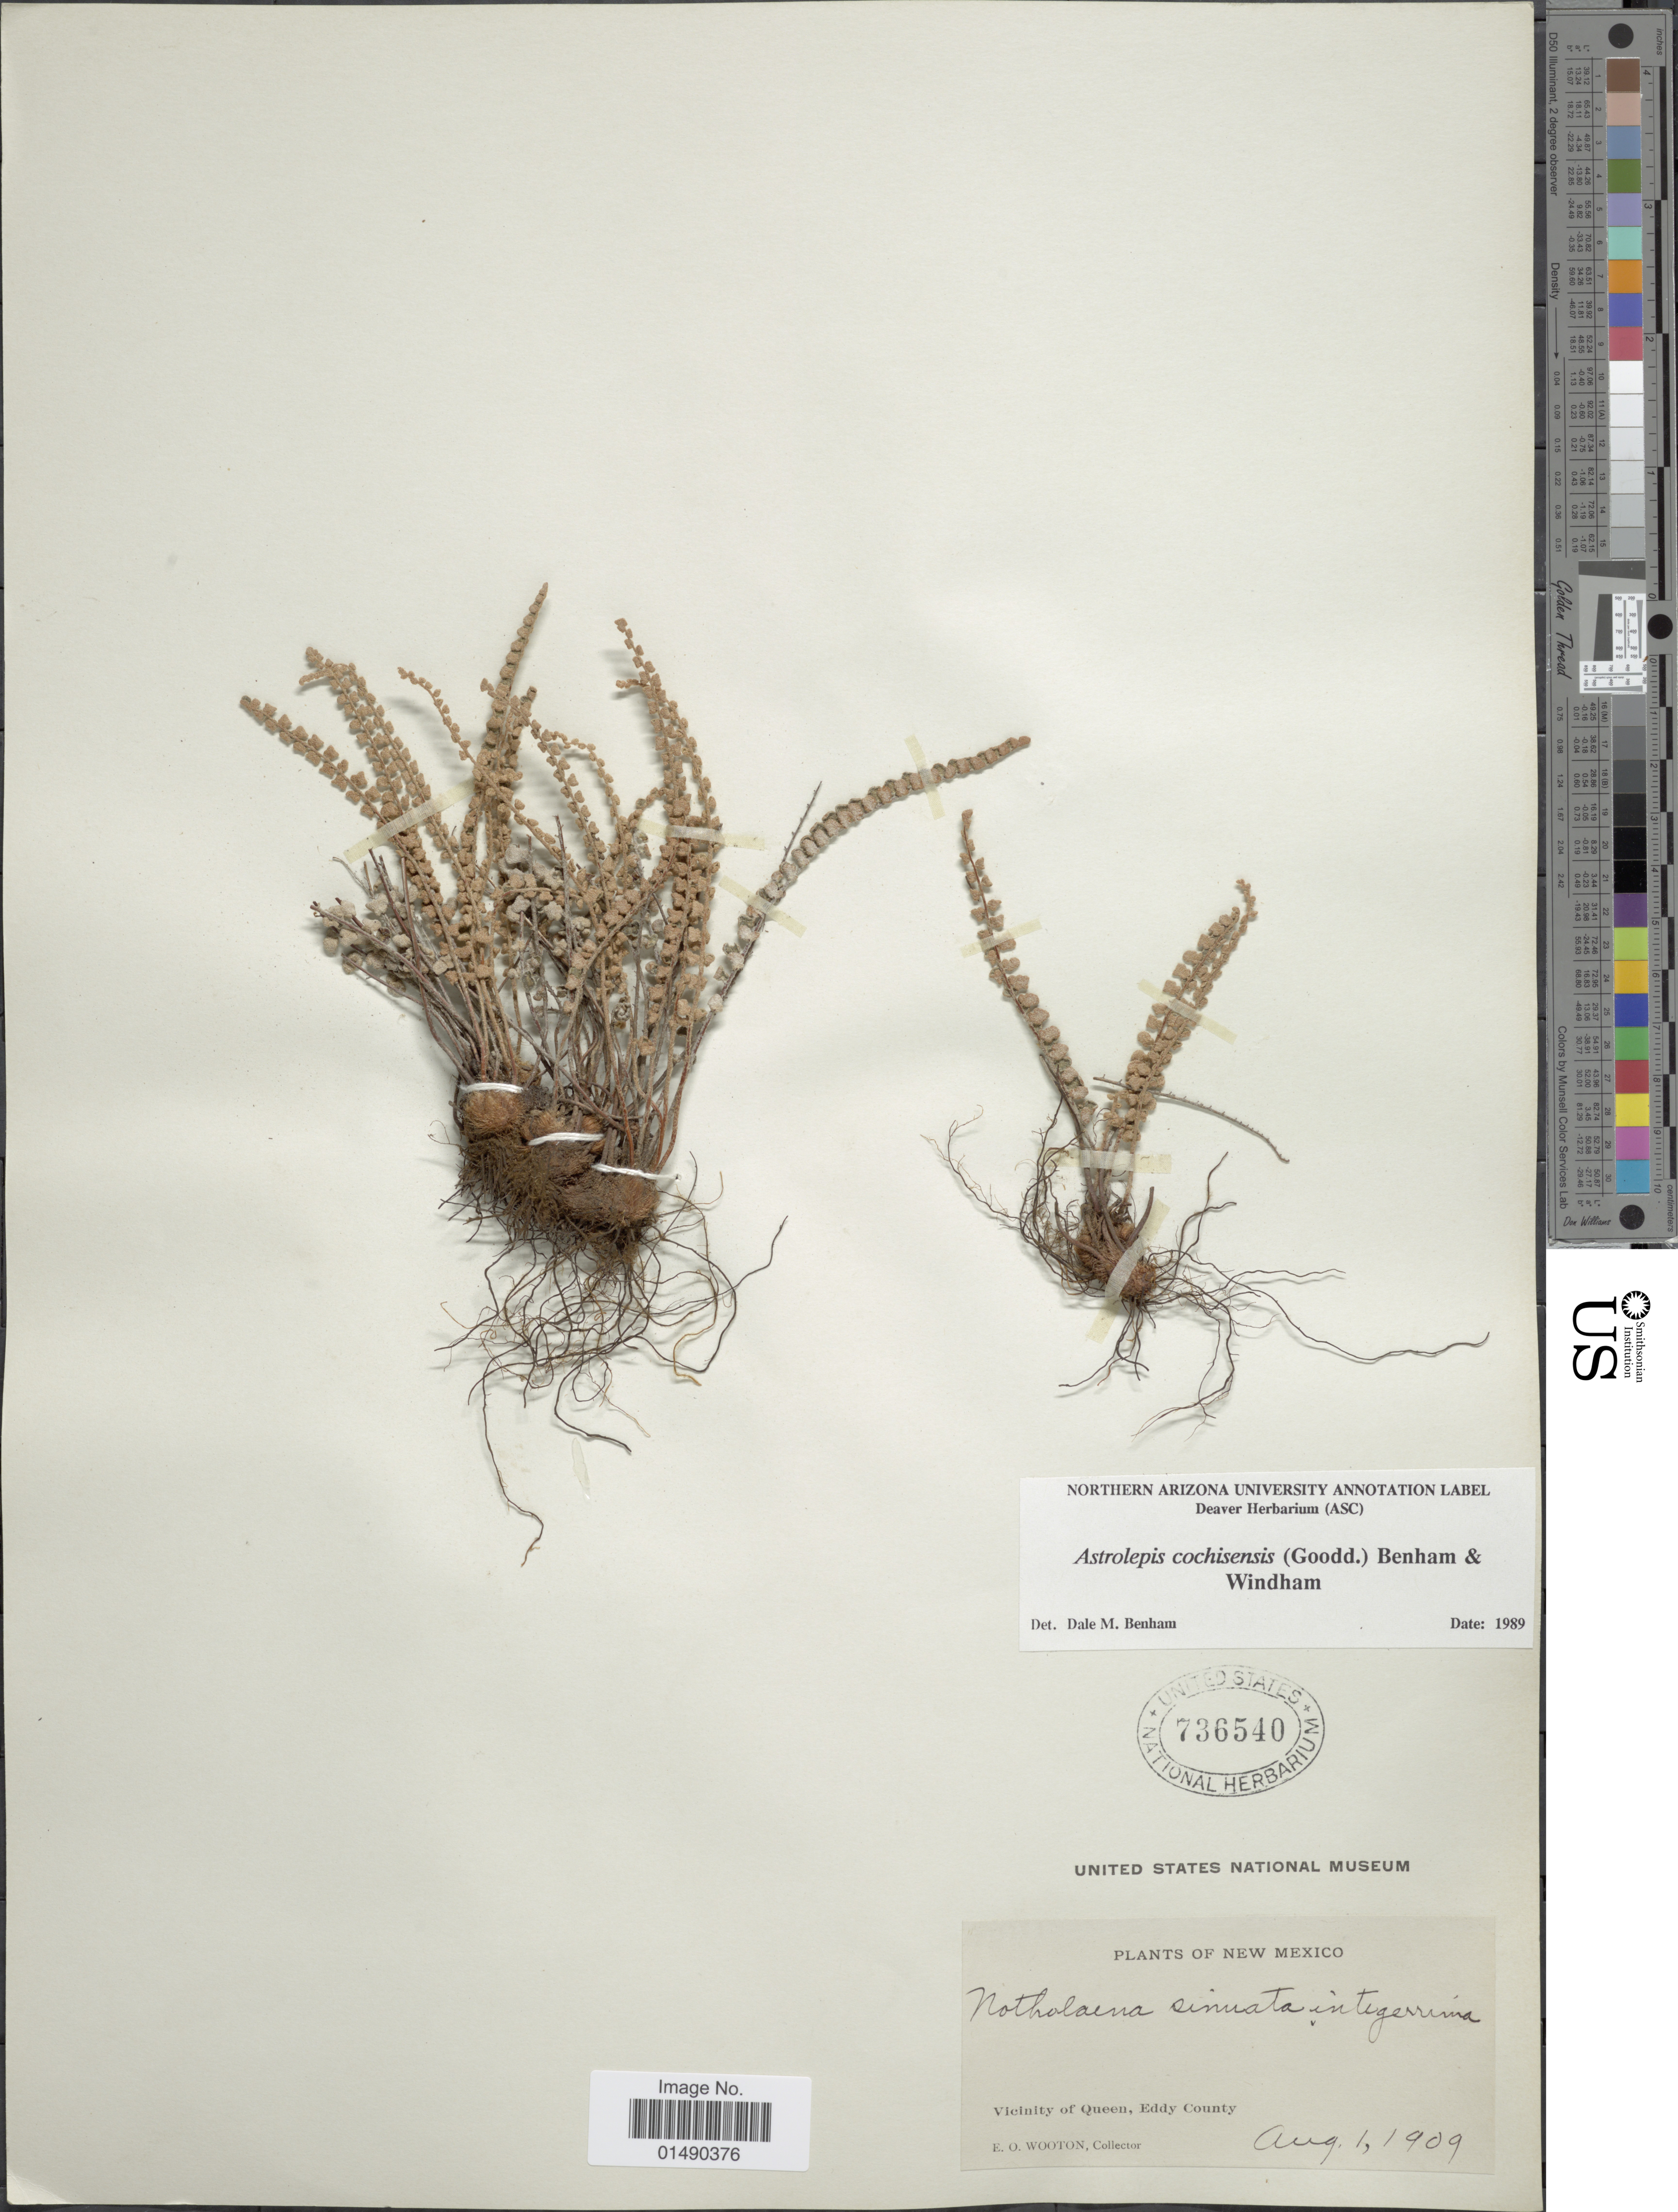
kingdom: Plantae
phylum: Tracheophyta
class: Polypodiopsida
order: Polypodiales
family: Pteridaceae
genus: Astrolepis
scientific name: Astrolepis cochisensis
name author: (C.O. Goodd.) D.M. Benham & Windham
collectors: E. O. Wooton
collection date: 1909-08-01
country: United States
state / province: New Mexico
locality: Vicinity of Queen, Eddy County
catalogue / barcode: US 736540